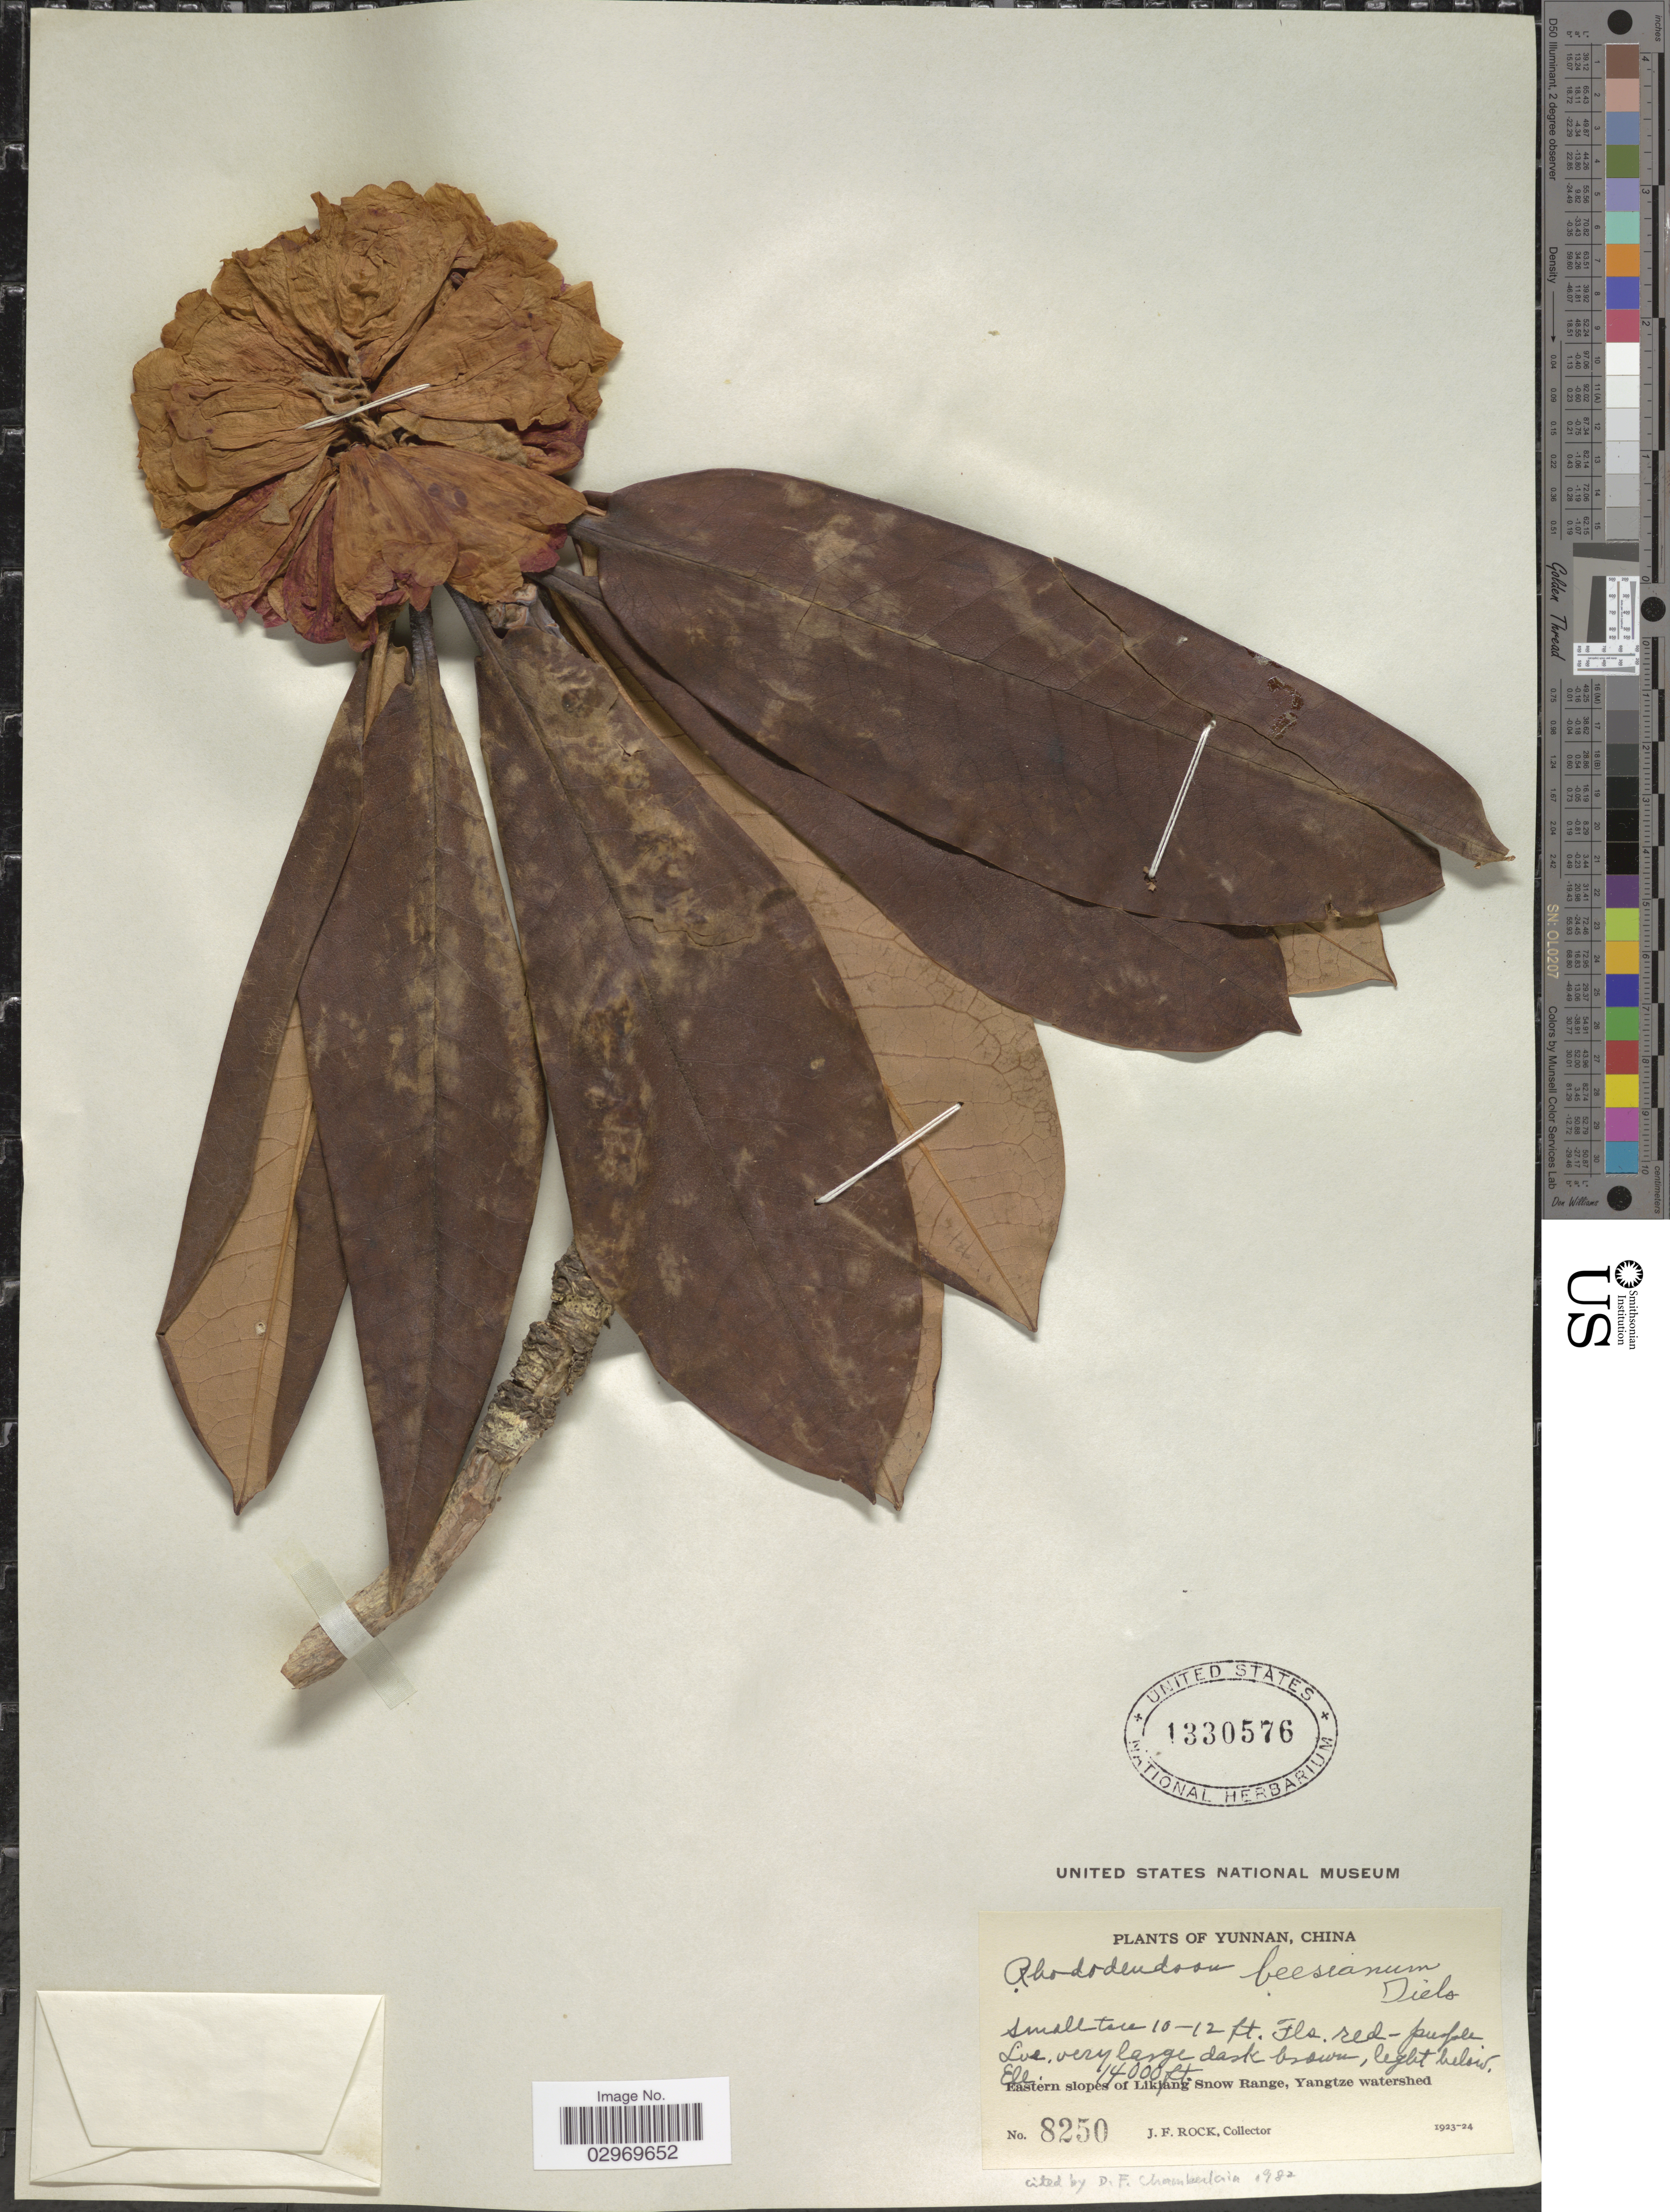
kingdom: Plantae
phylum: Tracheophyta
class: Magnoliopsida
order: Ericales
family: Ericaceae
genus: Rhododendron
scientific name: Rhododendron beesianum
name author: Diels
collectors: J. Rock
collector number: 8250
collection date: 1923/1924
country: China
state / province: Yunnan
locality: Eastern slopes of Likiang Snow Range, Yangtze watershed.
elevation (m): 4267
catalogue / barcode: US 1330576